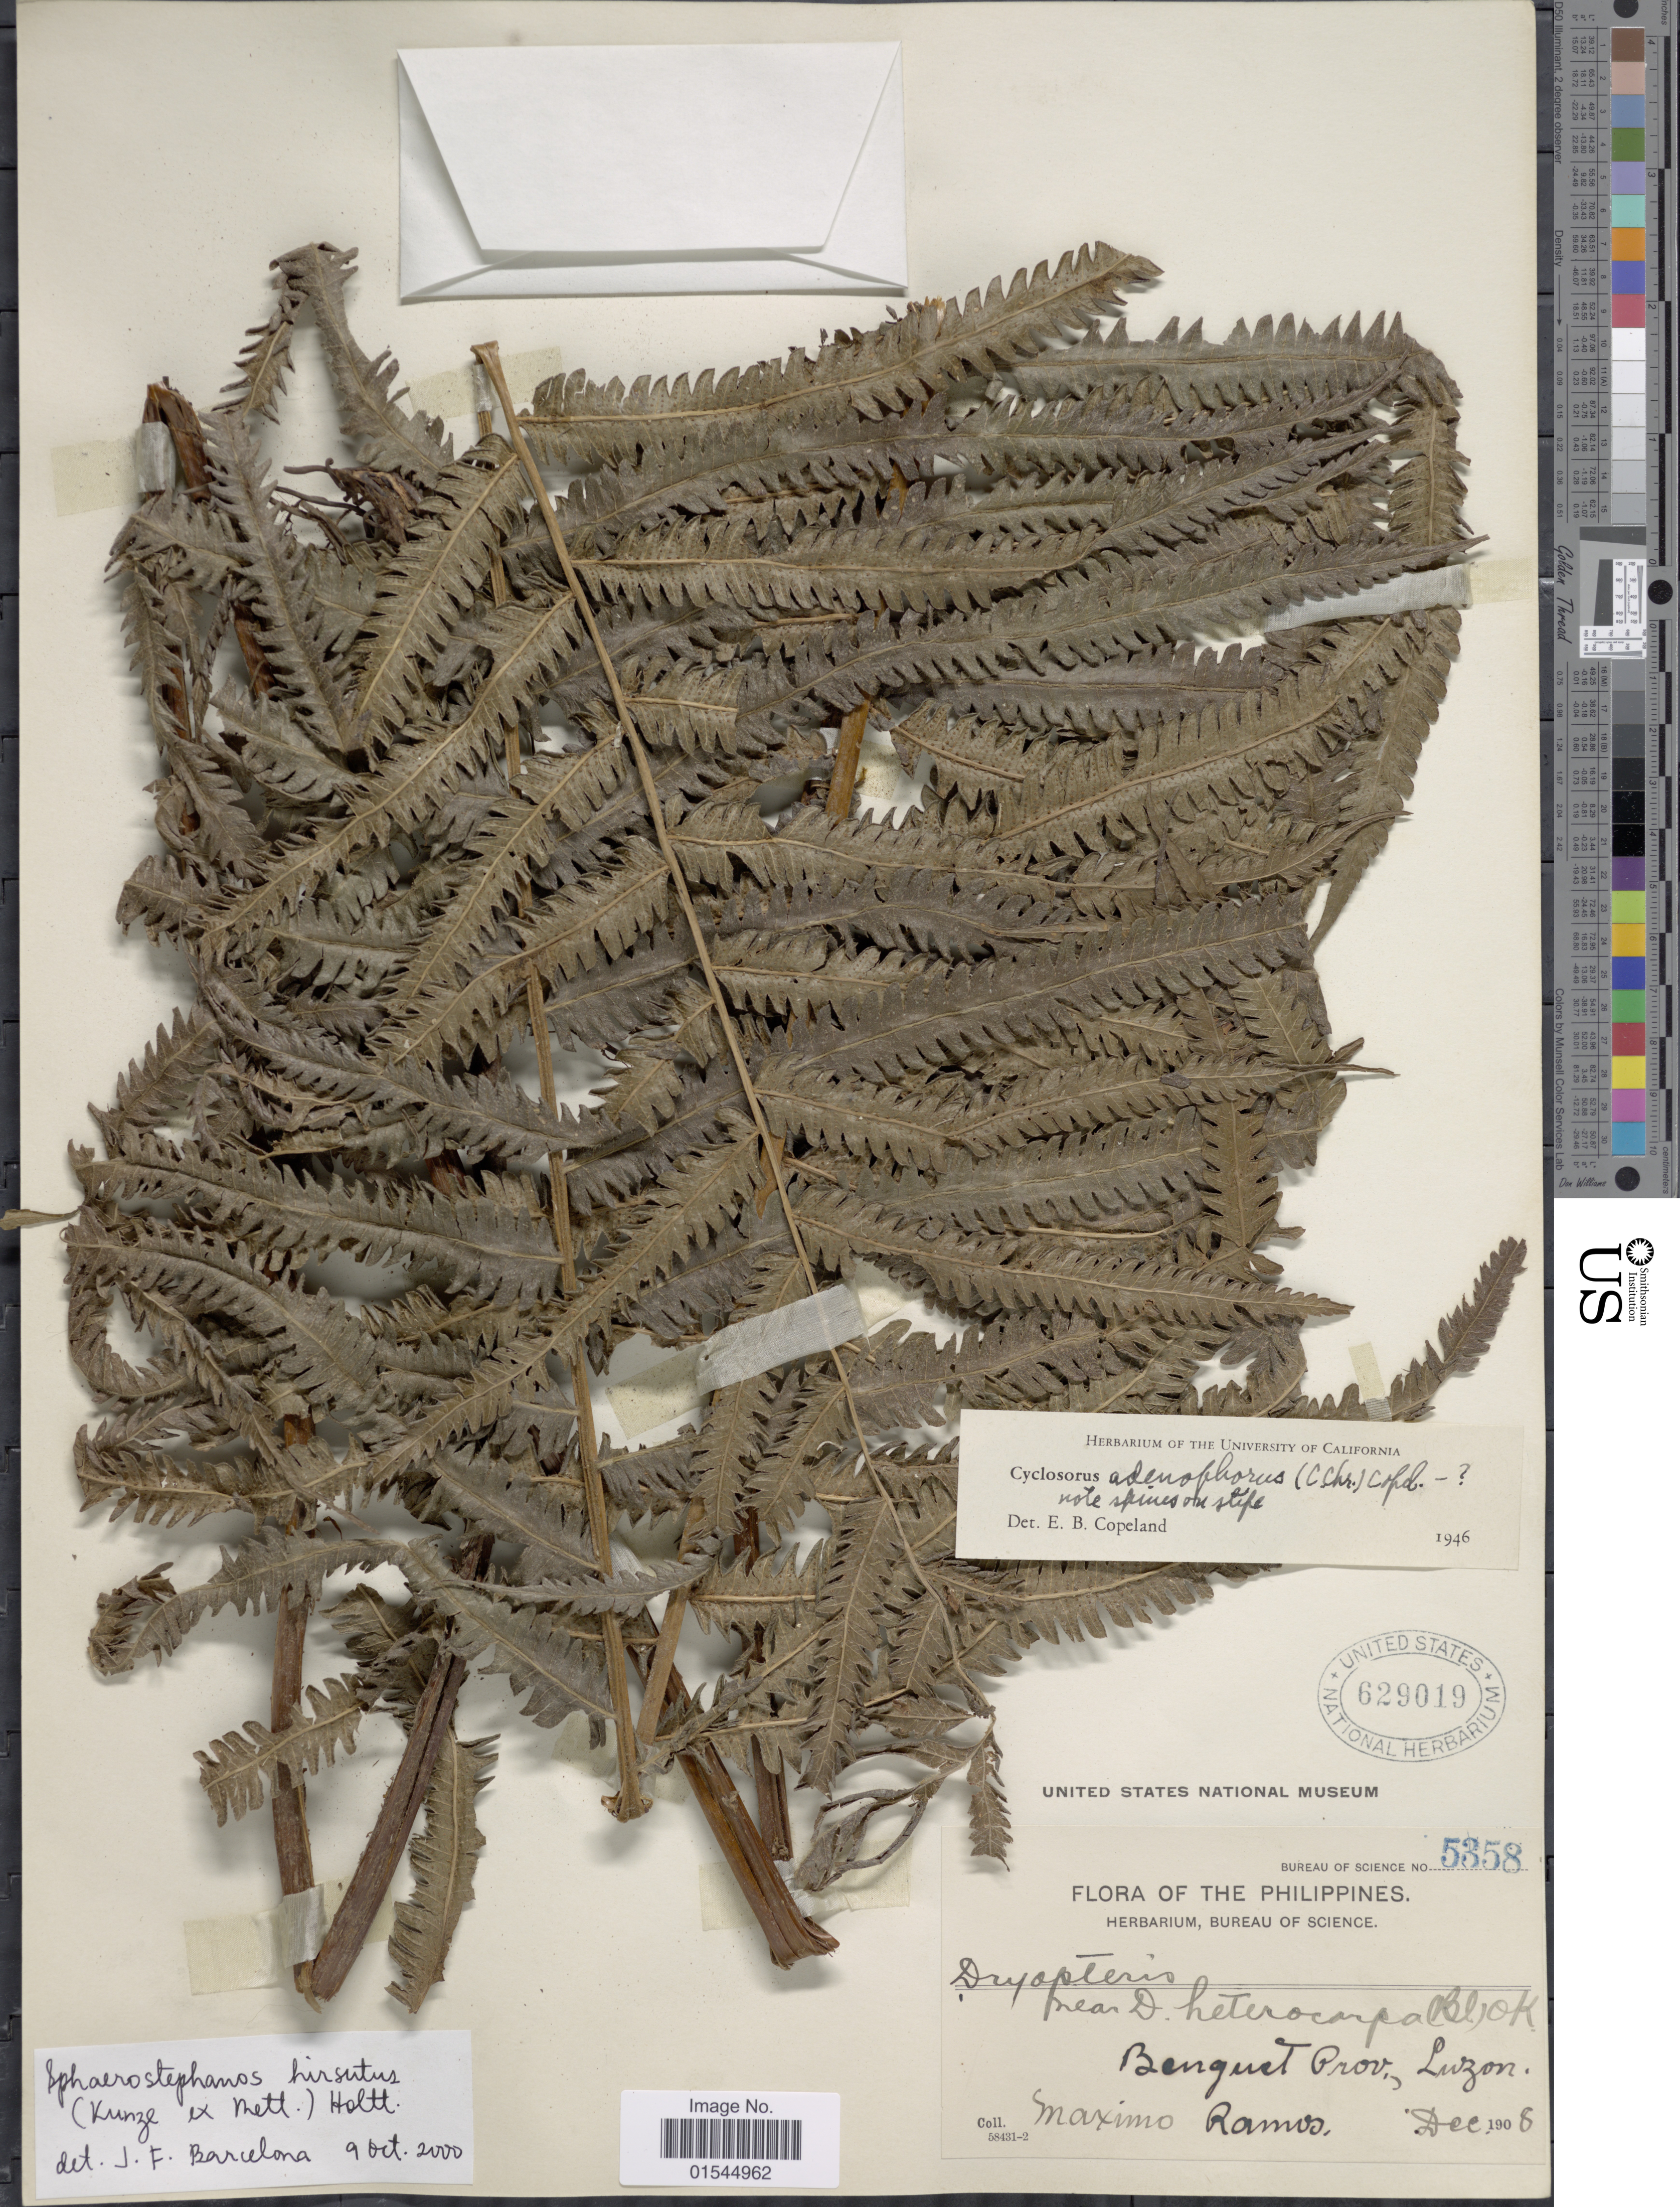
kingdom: Plantae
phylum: Tracheophyta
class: Polypodiopsida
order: Polypodiales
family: Thelypteridaceae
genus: Sphaerostephanos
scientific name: Sphaerostephanos hirsutus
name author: (Kunze ex Mett.) Holttum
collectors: M. Ramos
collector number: Bureau of Science 5358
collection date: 1908-12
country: Philippines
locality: Benguet Prov., Luzon.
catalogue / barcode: US 629019